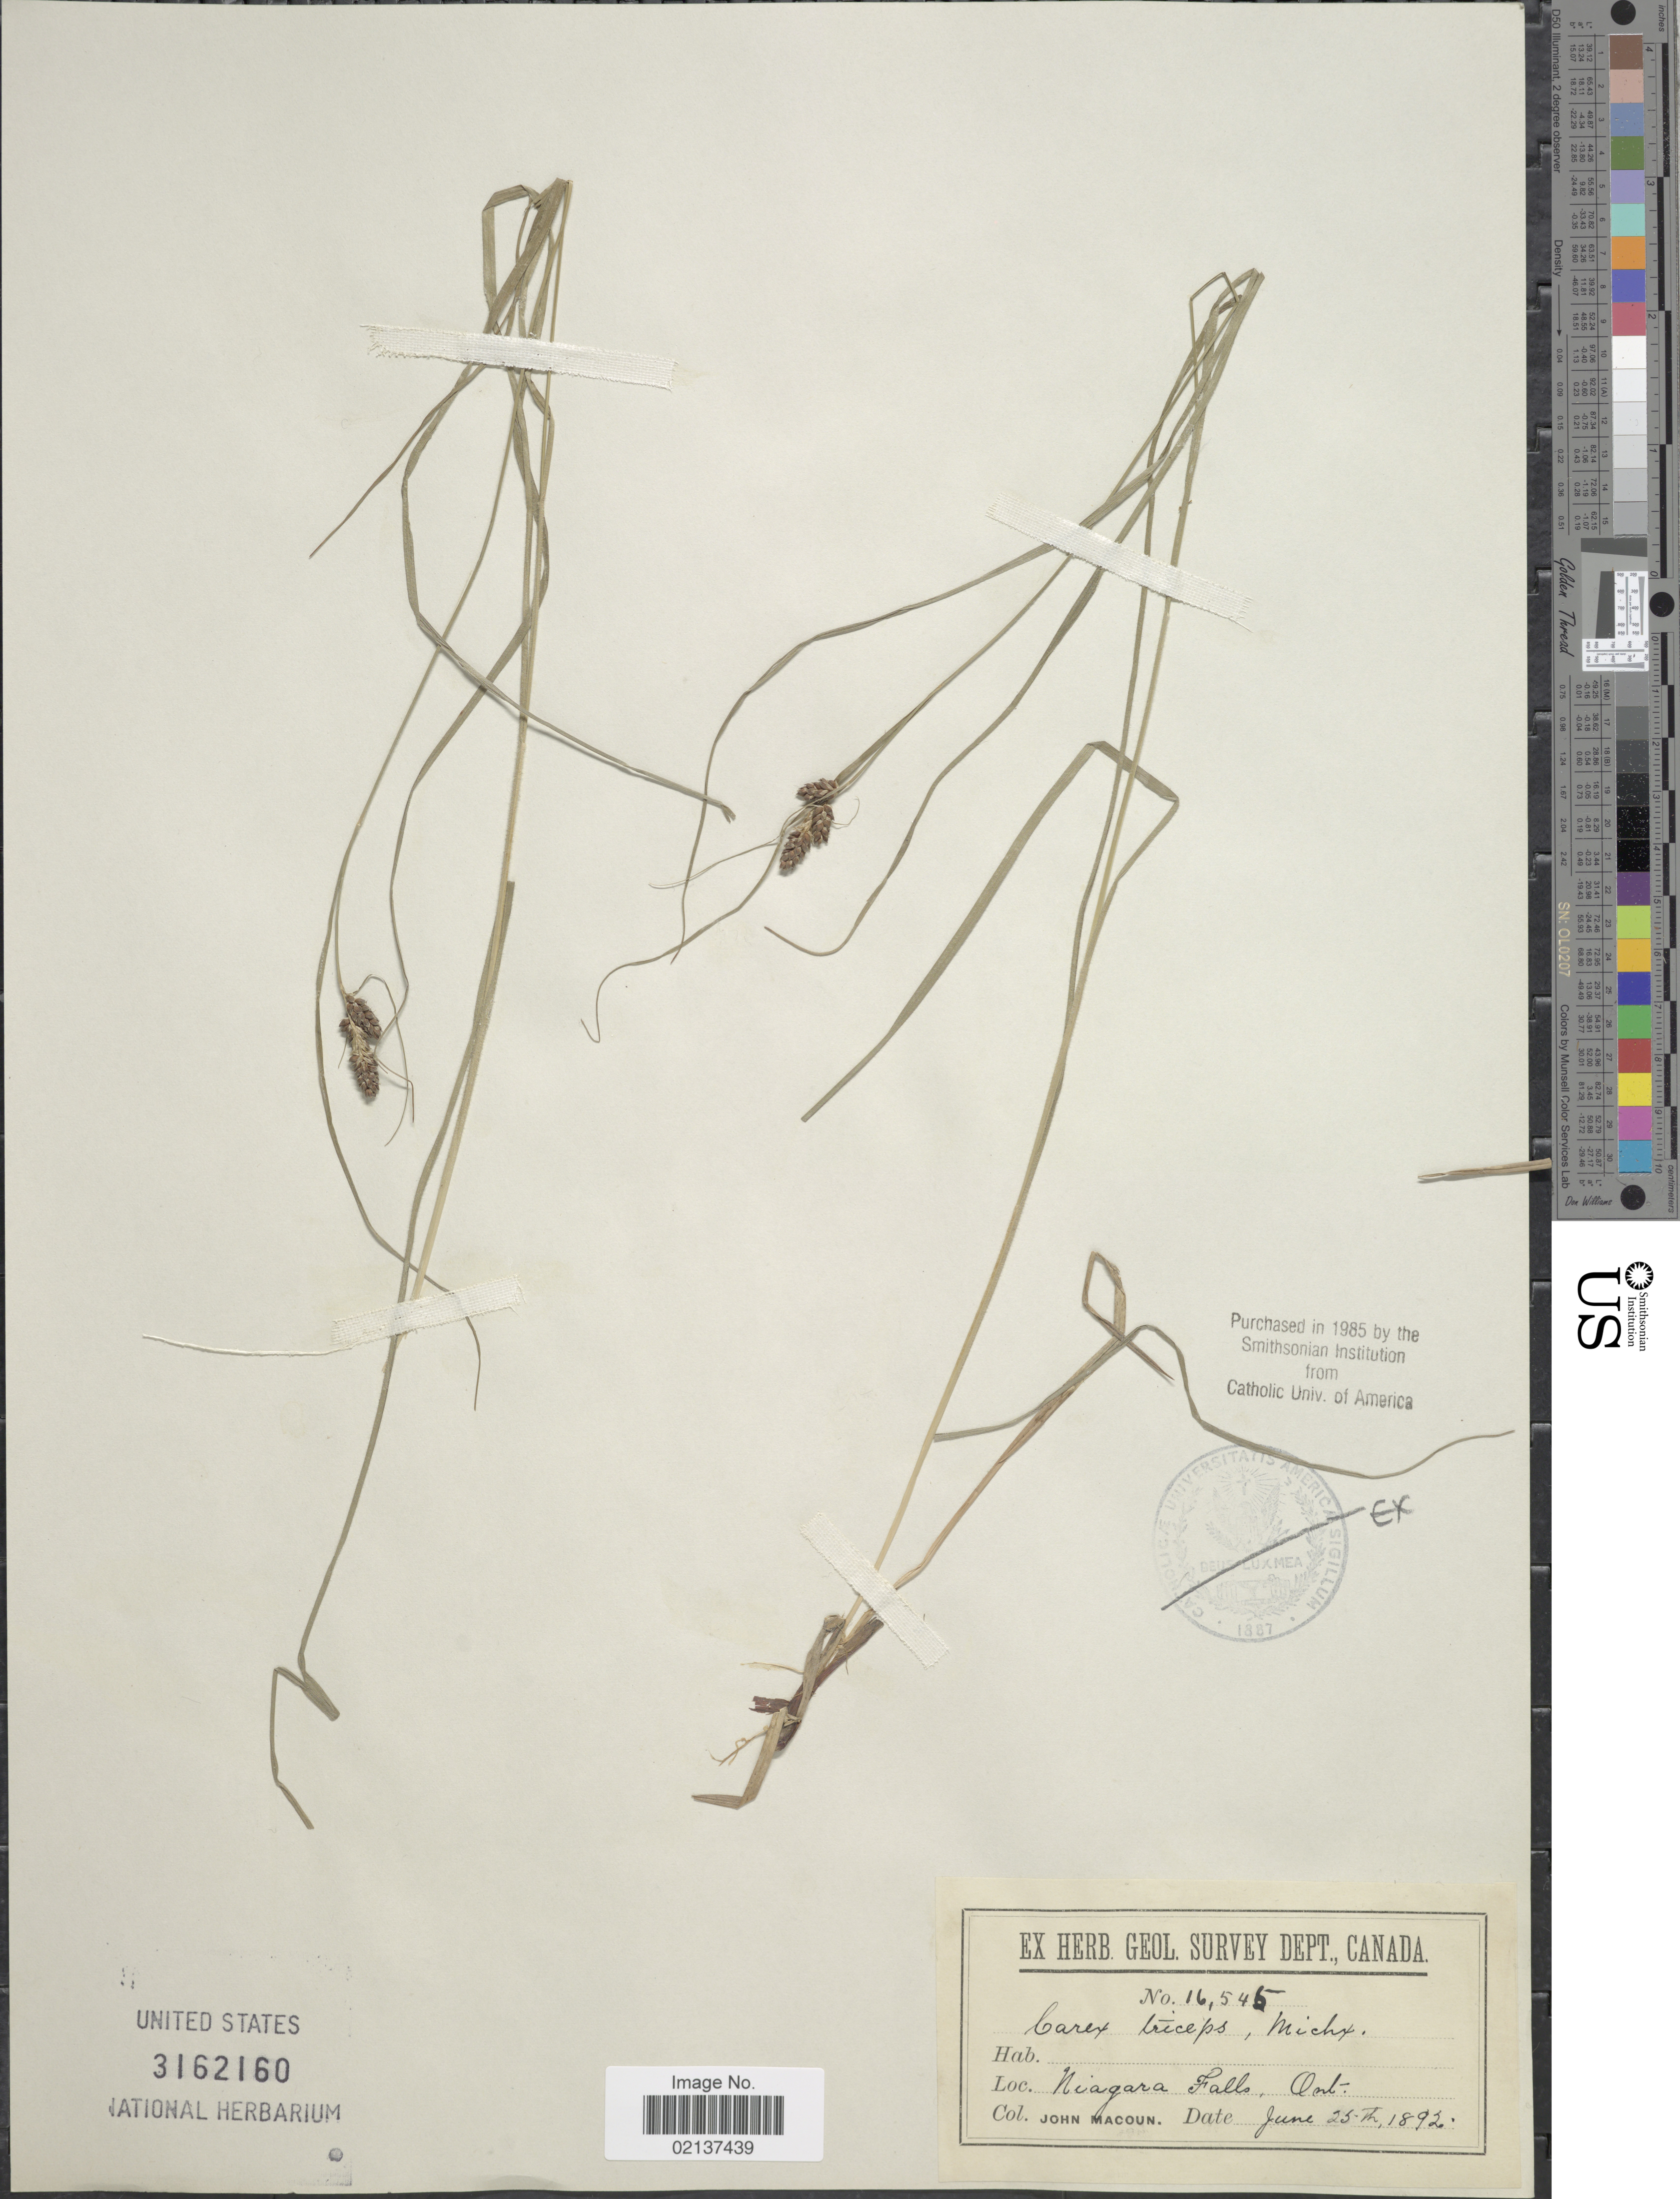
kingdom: Plantae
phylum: Tracheophyta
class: Liliopsida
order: Poales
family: Cyperaceae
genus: Carex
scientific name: Carex hirsutella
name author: Mack.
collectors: J. Macoun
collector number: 16545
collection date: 1892-06-25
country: Canada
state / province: Ontario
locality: Niagara Falls, Ont.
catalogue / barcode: US 3162160